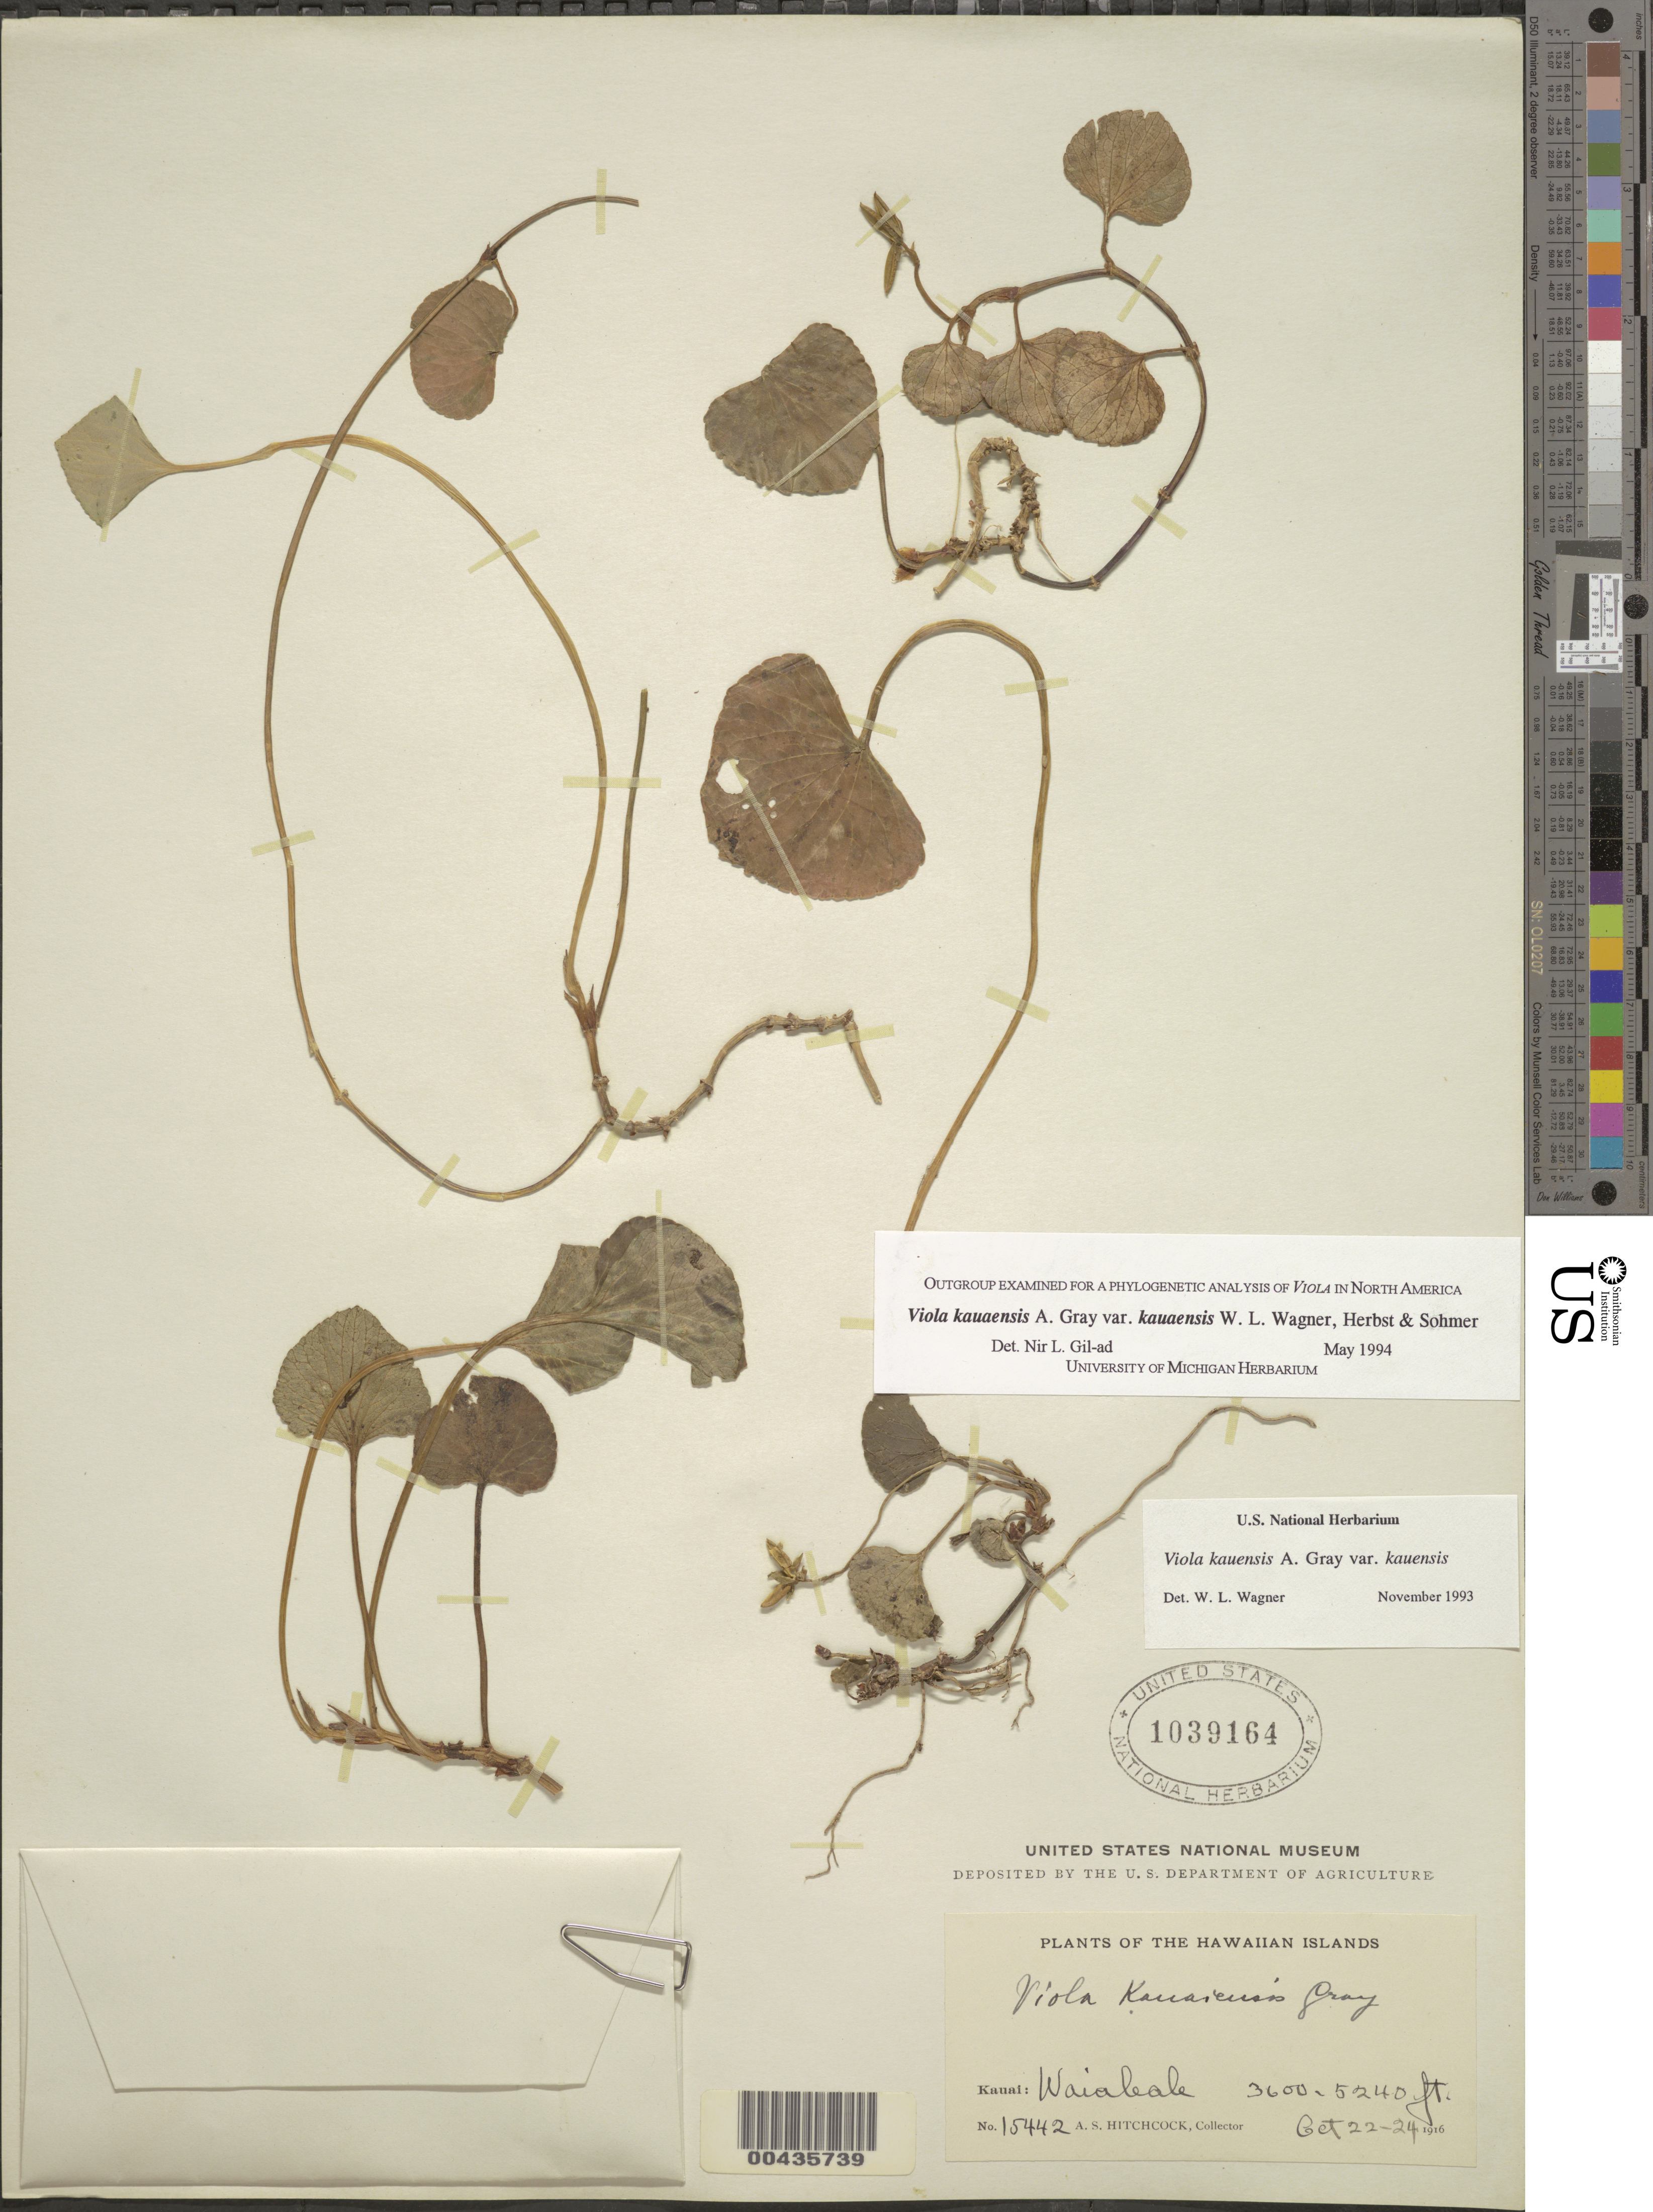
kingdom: Plantae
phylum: Tracheophyta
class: Magnoliopsida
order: Malpighiales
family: Violaceae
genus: Viola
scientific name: Viola kauaensis var. kauaensis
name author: A. Gray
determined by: Wagner, W. L., (BOT), Smithsonian Institution - National Museum of Natural History (UNITED STATES)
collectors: A. S. Hitchcock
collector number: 15442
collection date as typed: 22 Oct 1916 to 24 Oct 1916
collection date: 1916-10-22/1916-10-24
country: United States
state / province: Hawaii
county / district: Kauai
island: Kaua'i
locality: Waialeale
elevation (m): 1097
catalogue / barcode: US 1039164